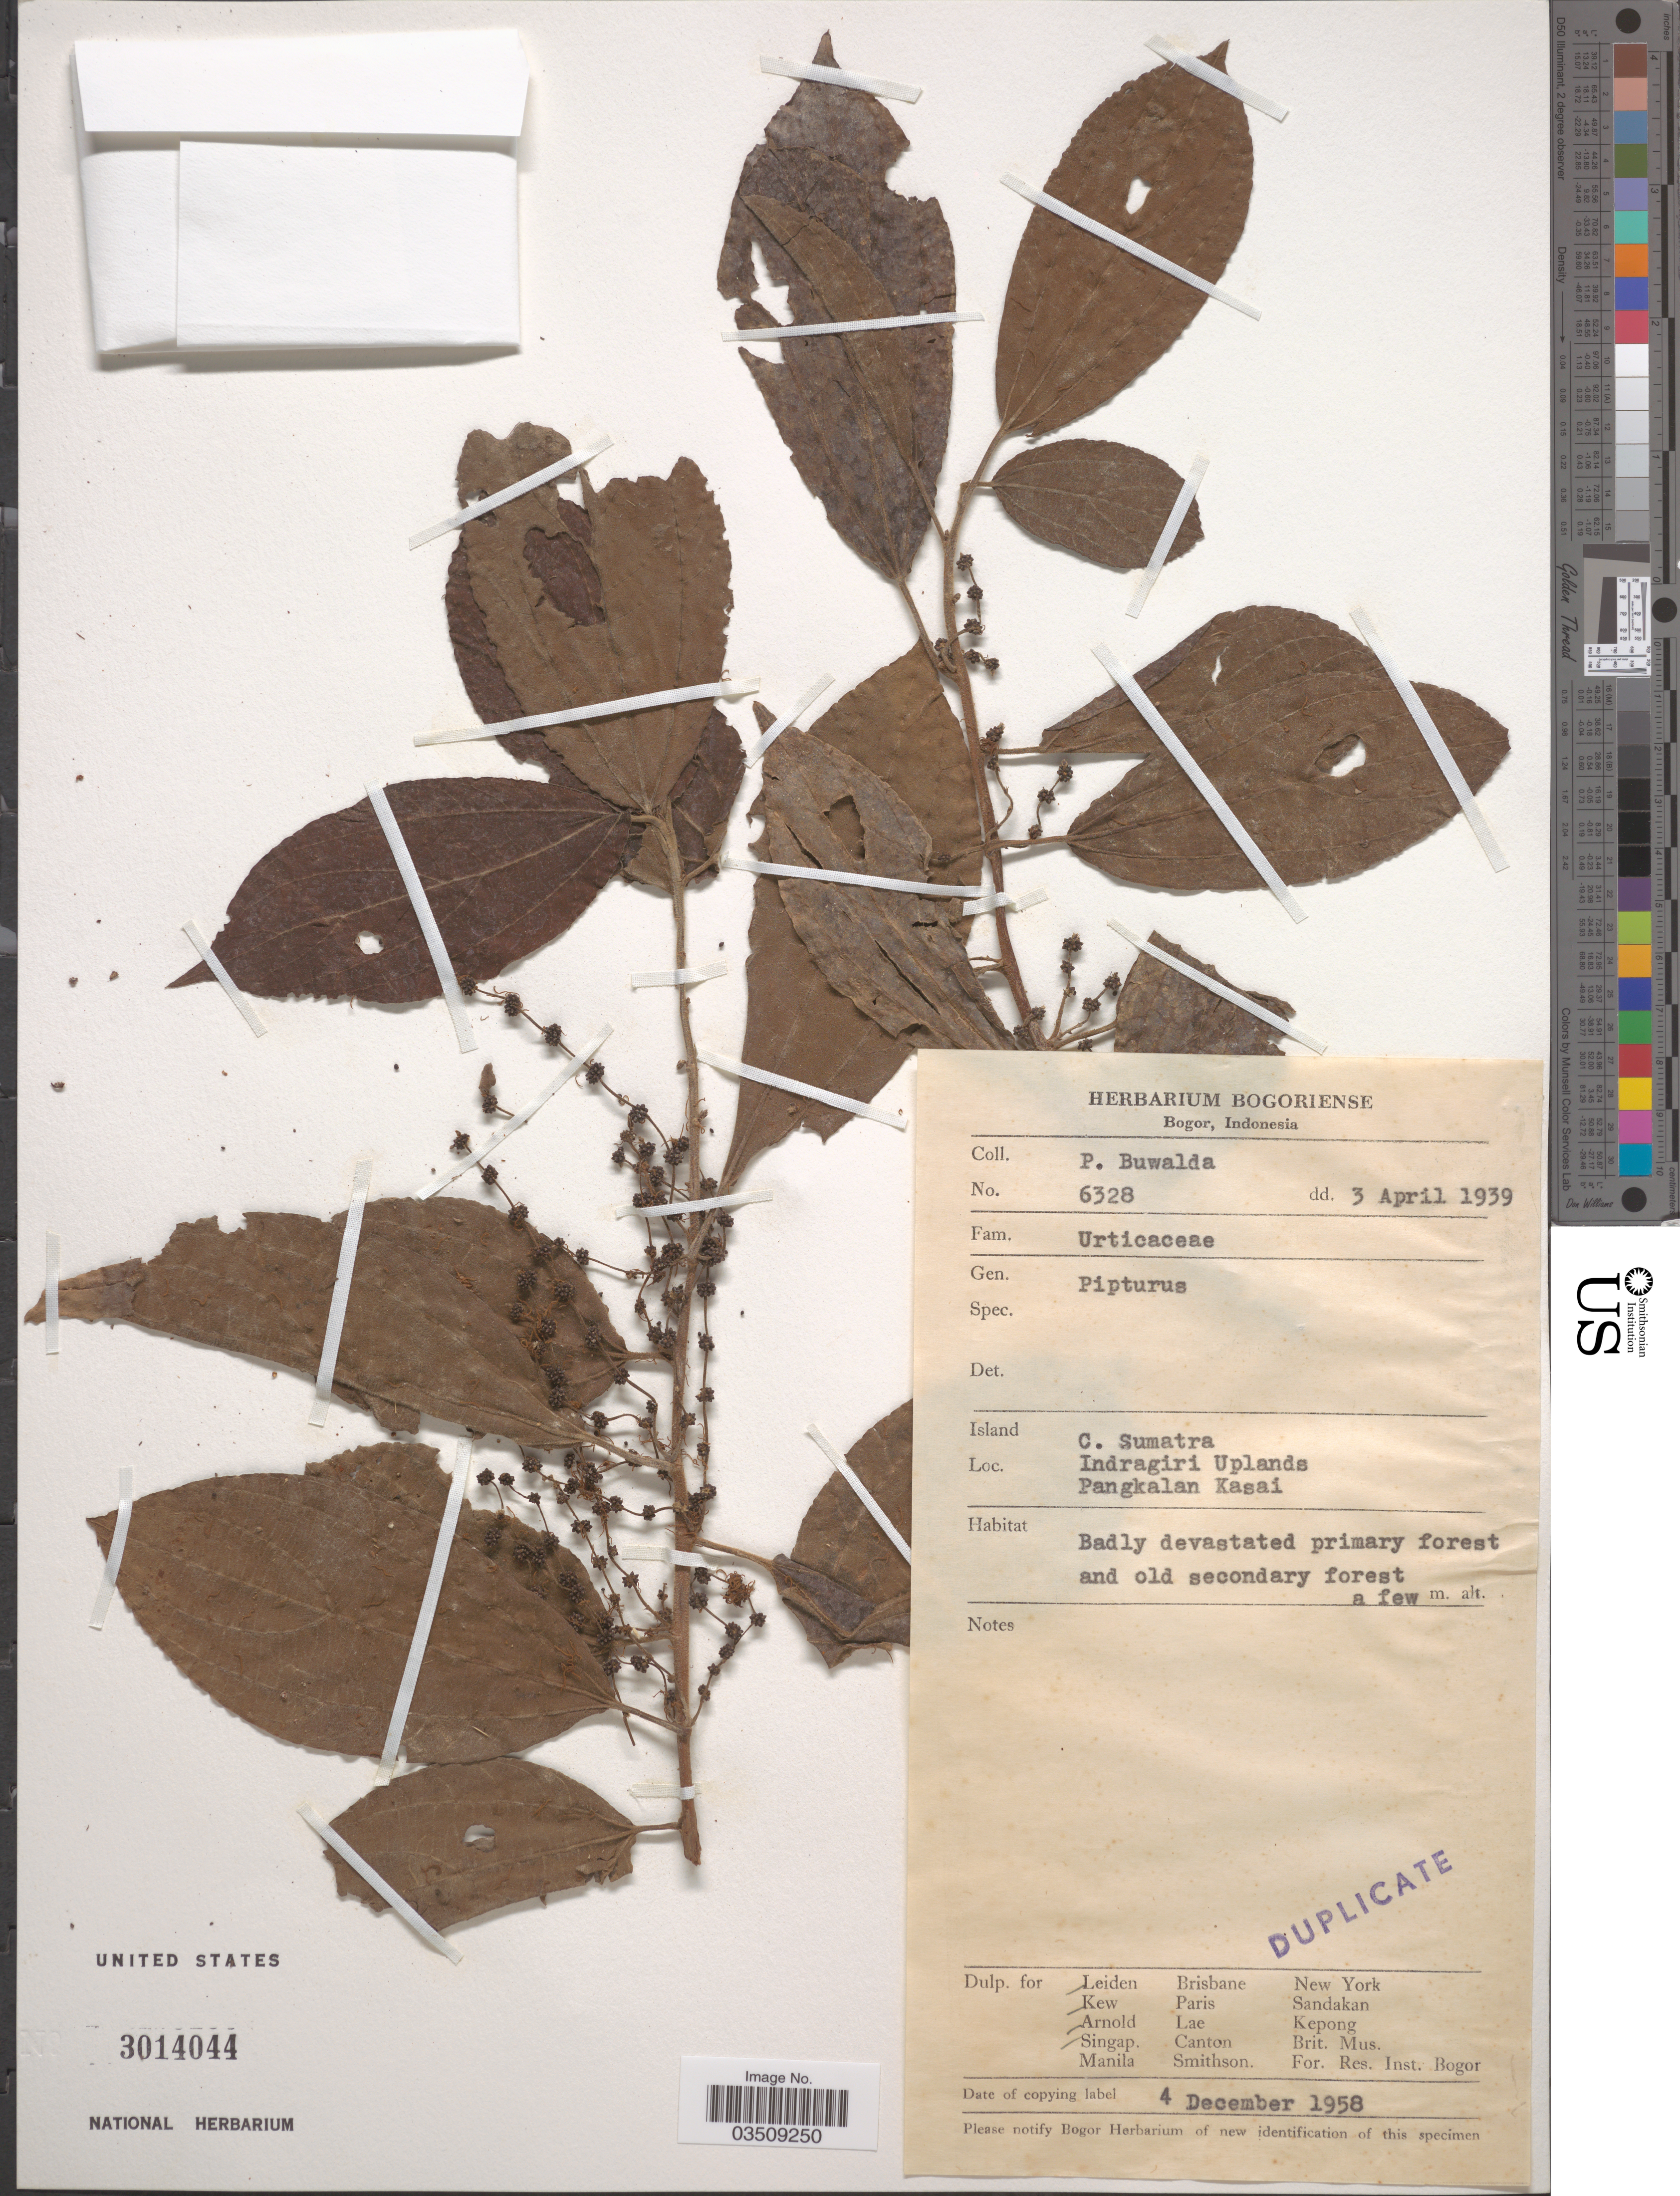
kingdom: Plantae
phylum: Tracheophyta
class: Magnoliopsida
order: Rosales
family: Urticaceae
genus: Pipturus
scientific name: Pipturus sp.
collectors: P. Buwalda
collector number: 6328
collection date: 1939-04-03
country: Indonesia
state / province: Sumatra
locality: Island C. Sumatra. Indragiri Uplands. Pangkalan Kasai.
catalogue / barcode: US 3014044